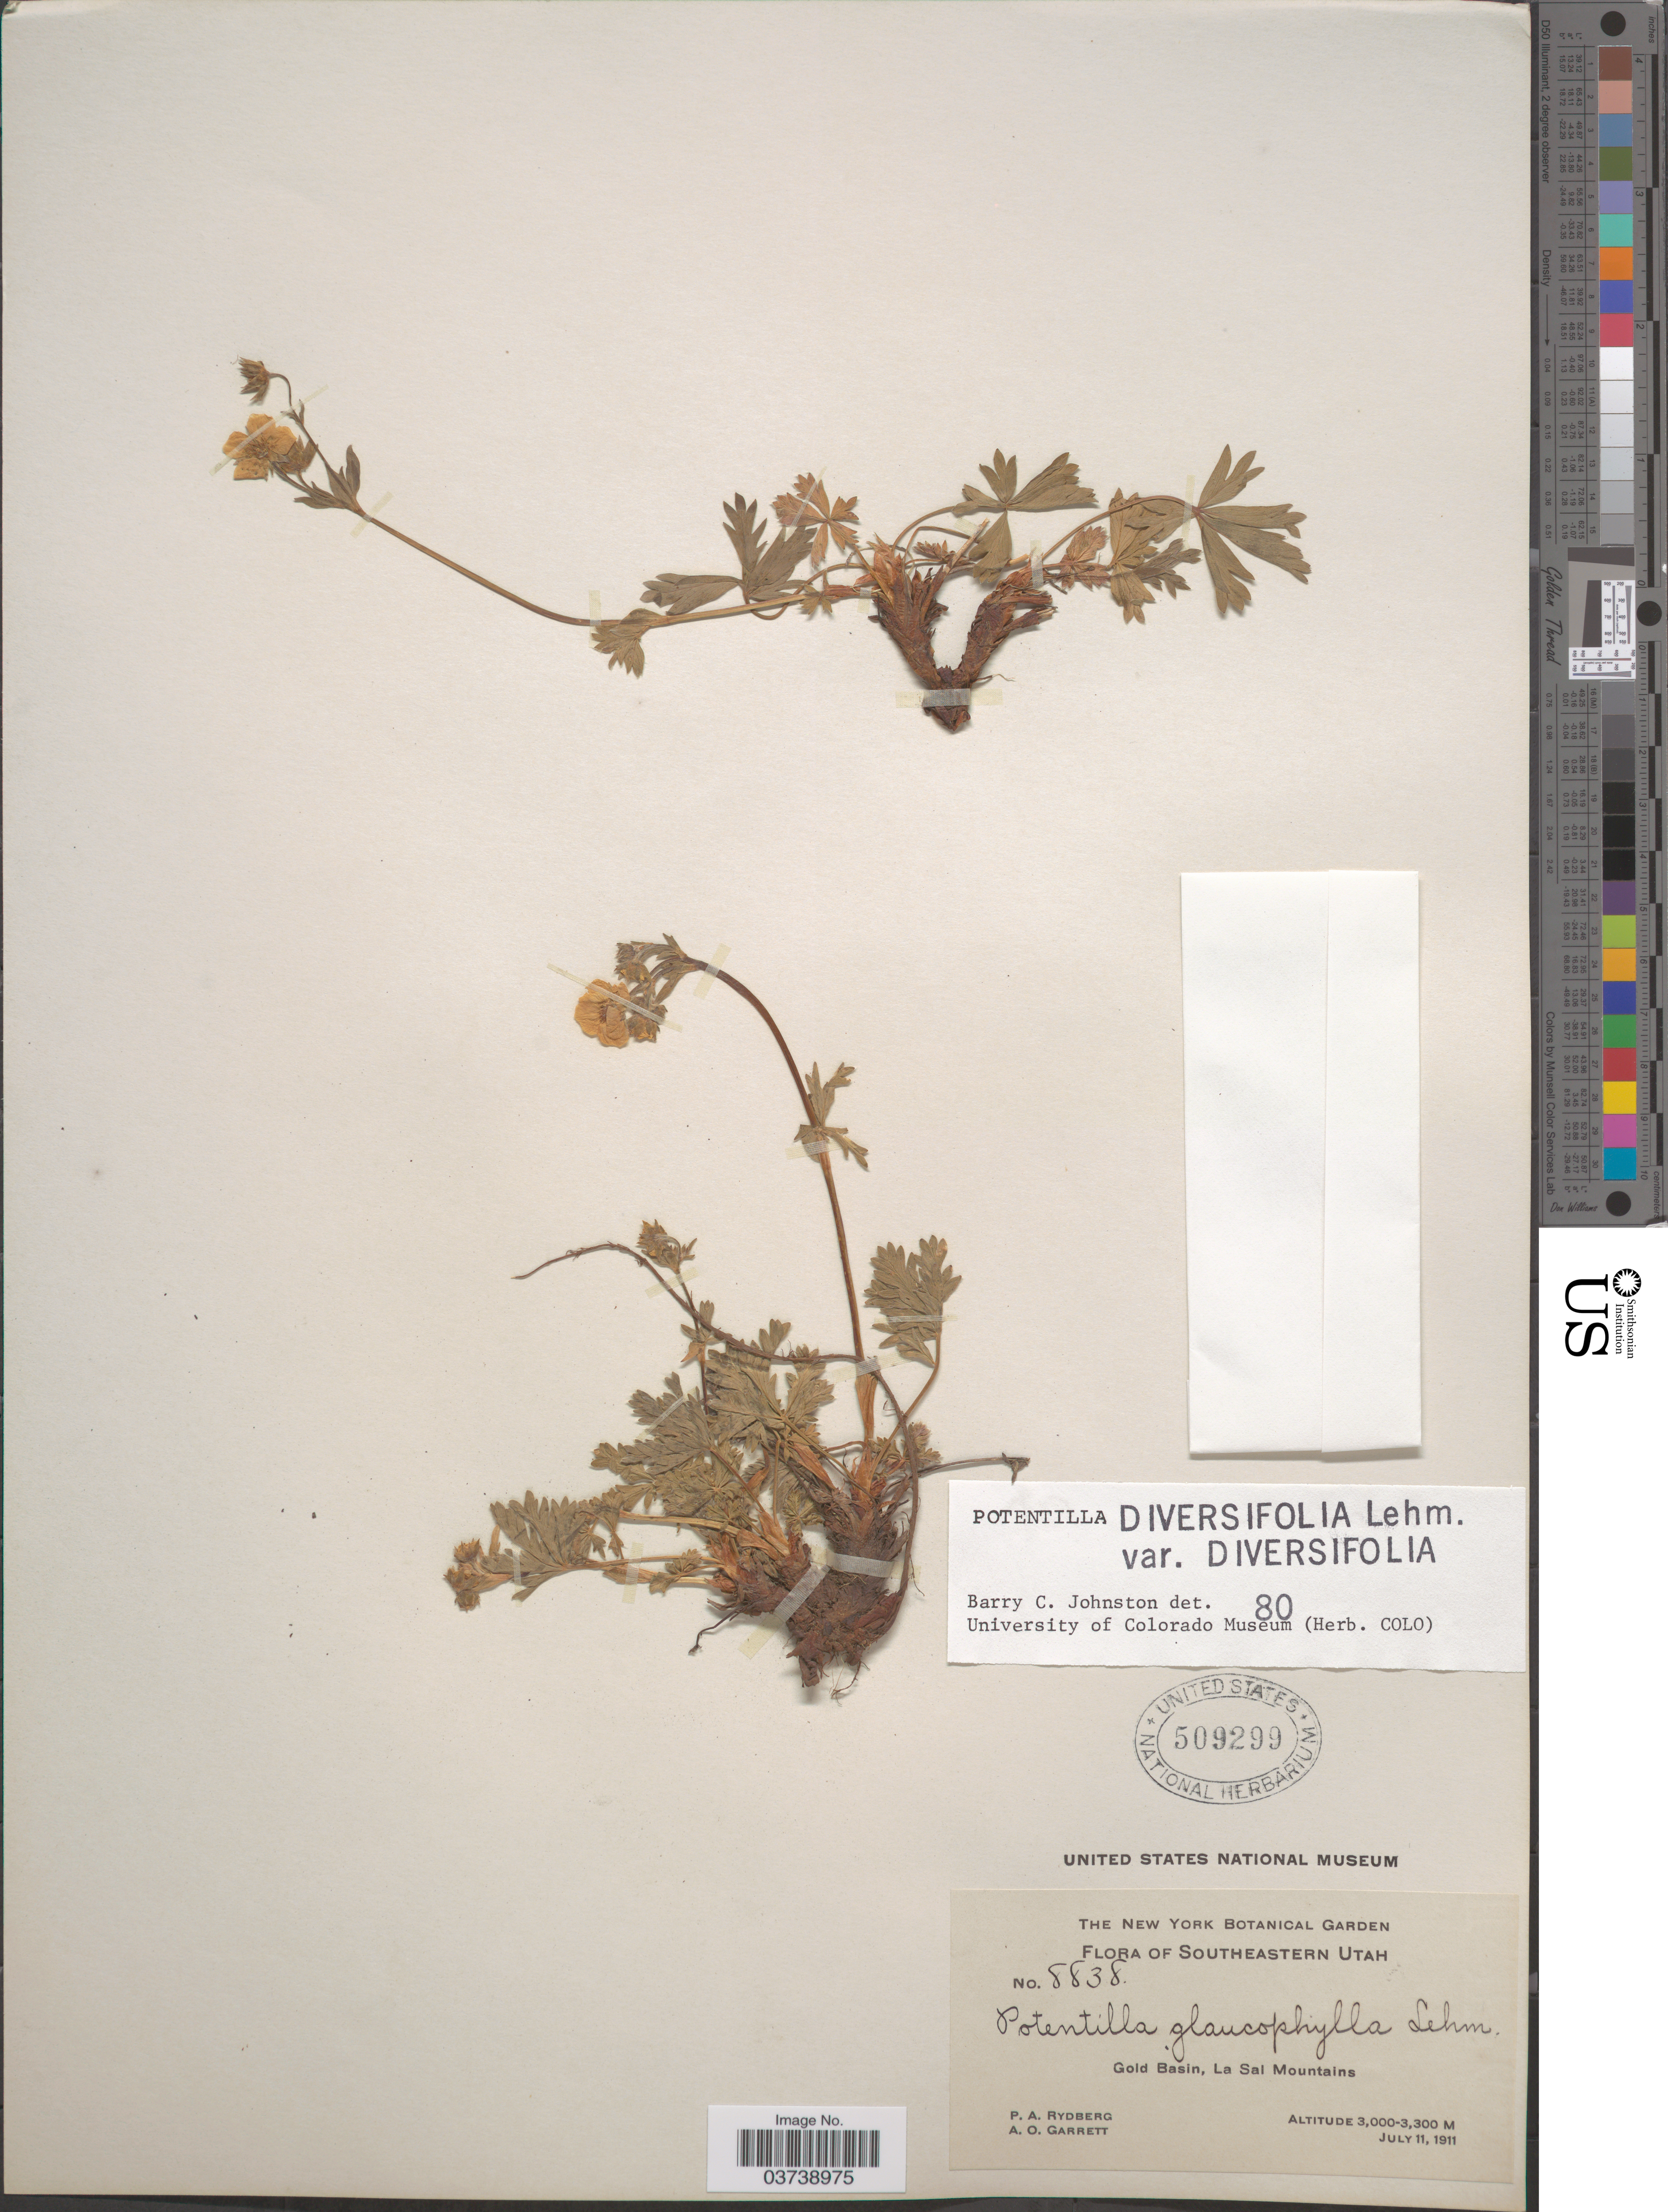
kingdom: Plantae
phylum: Tracheophyta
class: Magnoliopsida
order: Rosales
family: Rosaceae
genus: Potentilla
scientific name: Potentilla diversifolia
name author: Lehm.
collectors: P. A. Rydberg & A. O. Garrett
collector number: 8838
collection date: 1911-07-11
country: United States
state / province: Utah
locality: Southeastern Utah. Gold Basin, La Sai Mountains.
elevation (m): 3000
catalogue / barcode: US 509299